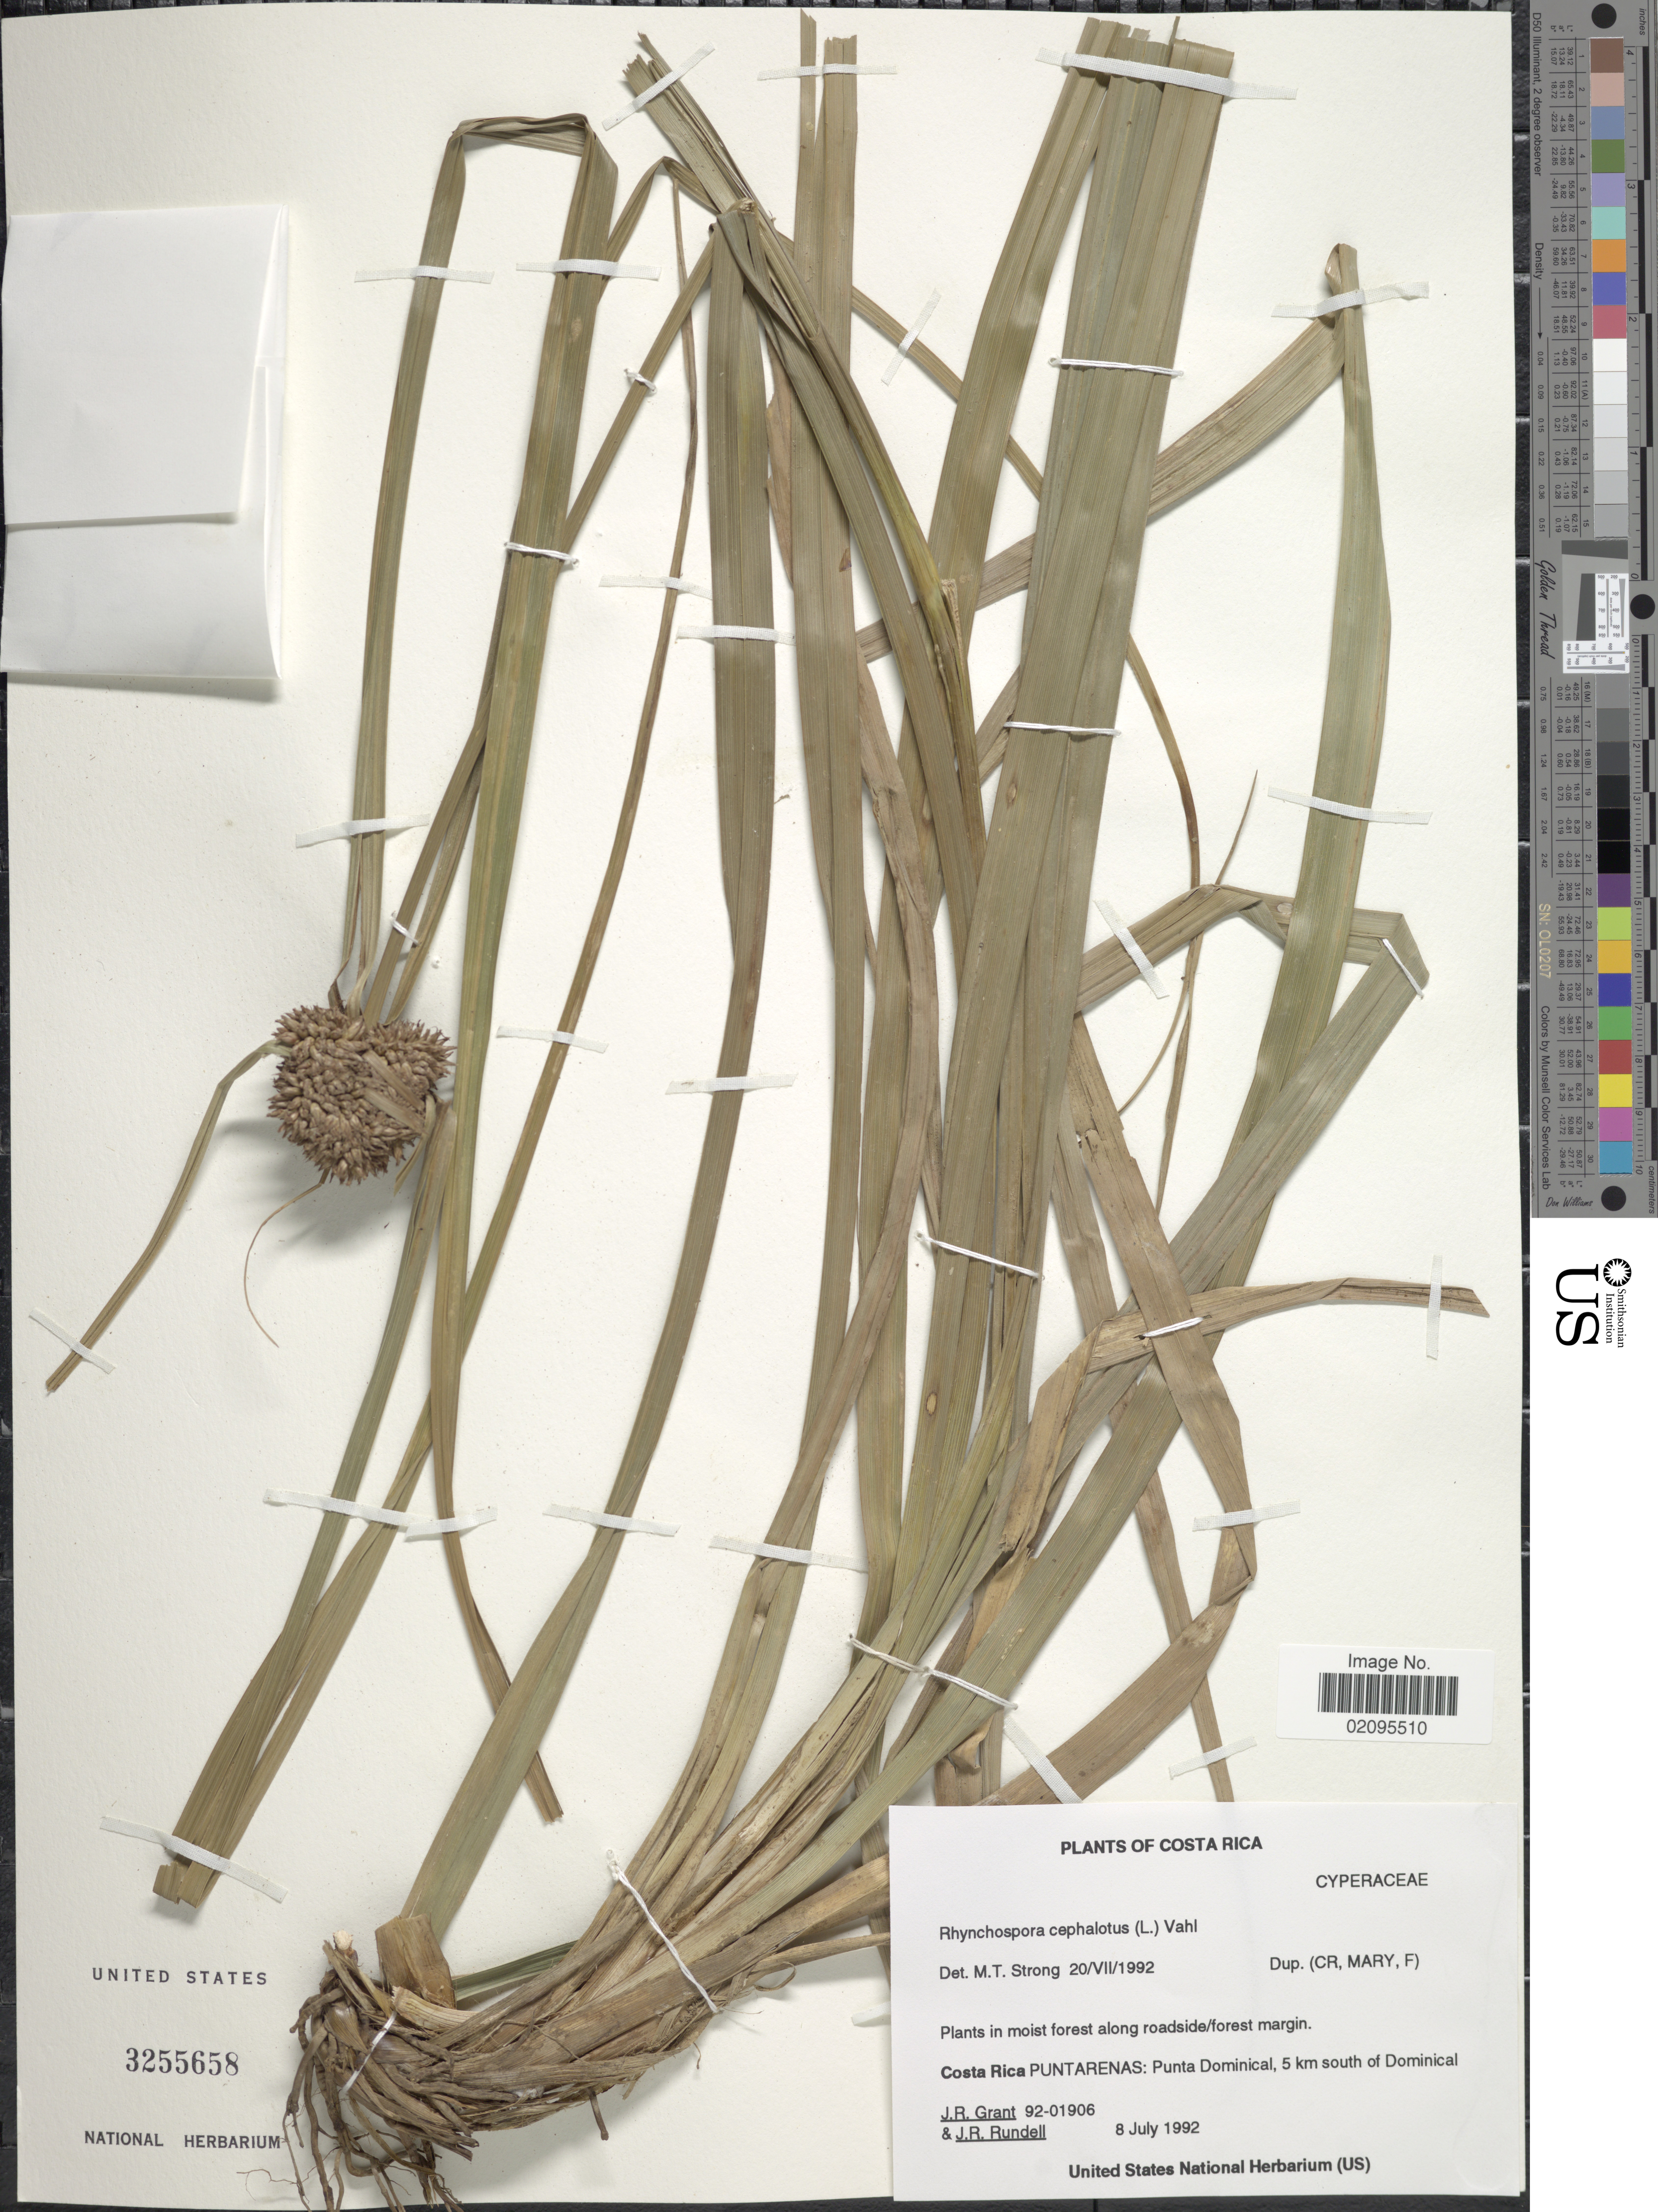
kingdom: Plantae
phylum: Tracheophyta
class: Liliopsida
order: Poales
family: Cyperaceae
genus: Rhynchospora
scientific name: Rhynchospora cephalotes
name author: (L.) Vahl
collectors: J. Grant & J. R. Rundell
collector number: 92-01906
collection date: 1992-07-08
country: Costa Rica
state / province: Puntarenas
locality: Plains in moist forest along roadside/forest margin, Punta Dominical, 5 km south of Dominical.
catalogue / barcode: US 3255658